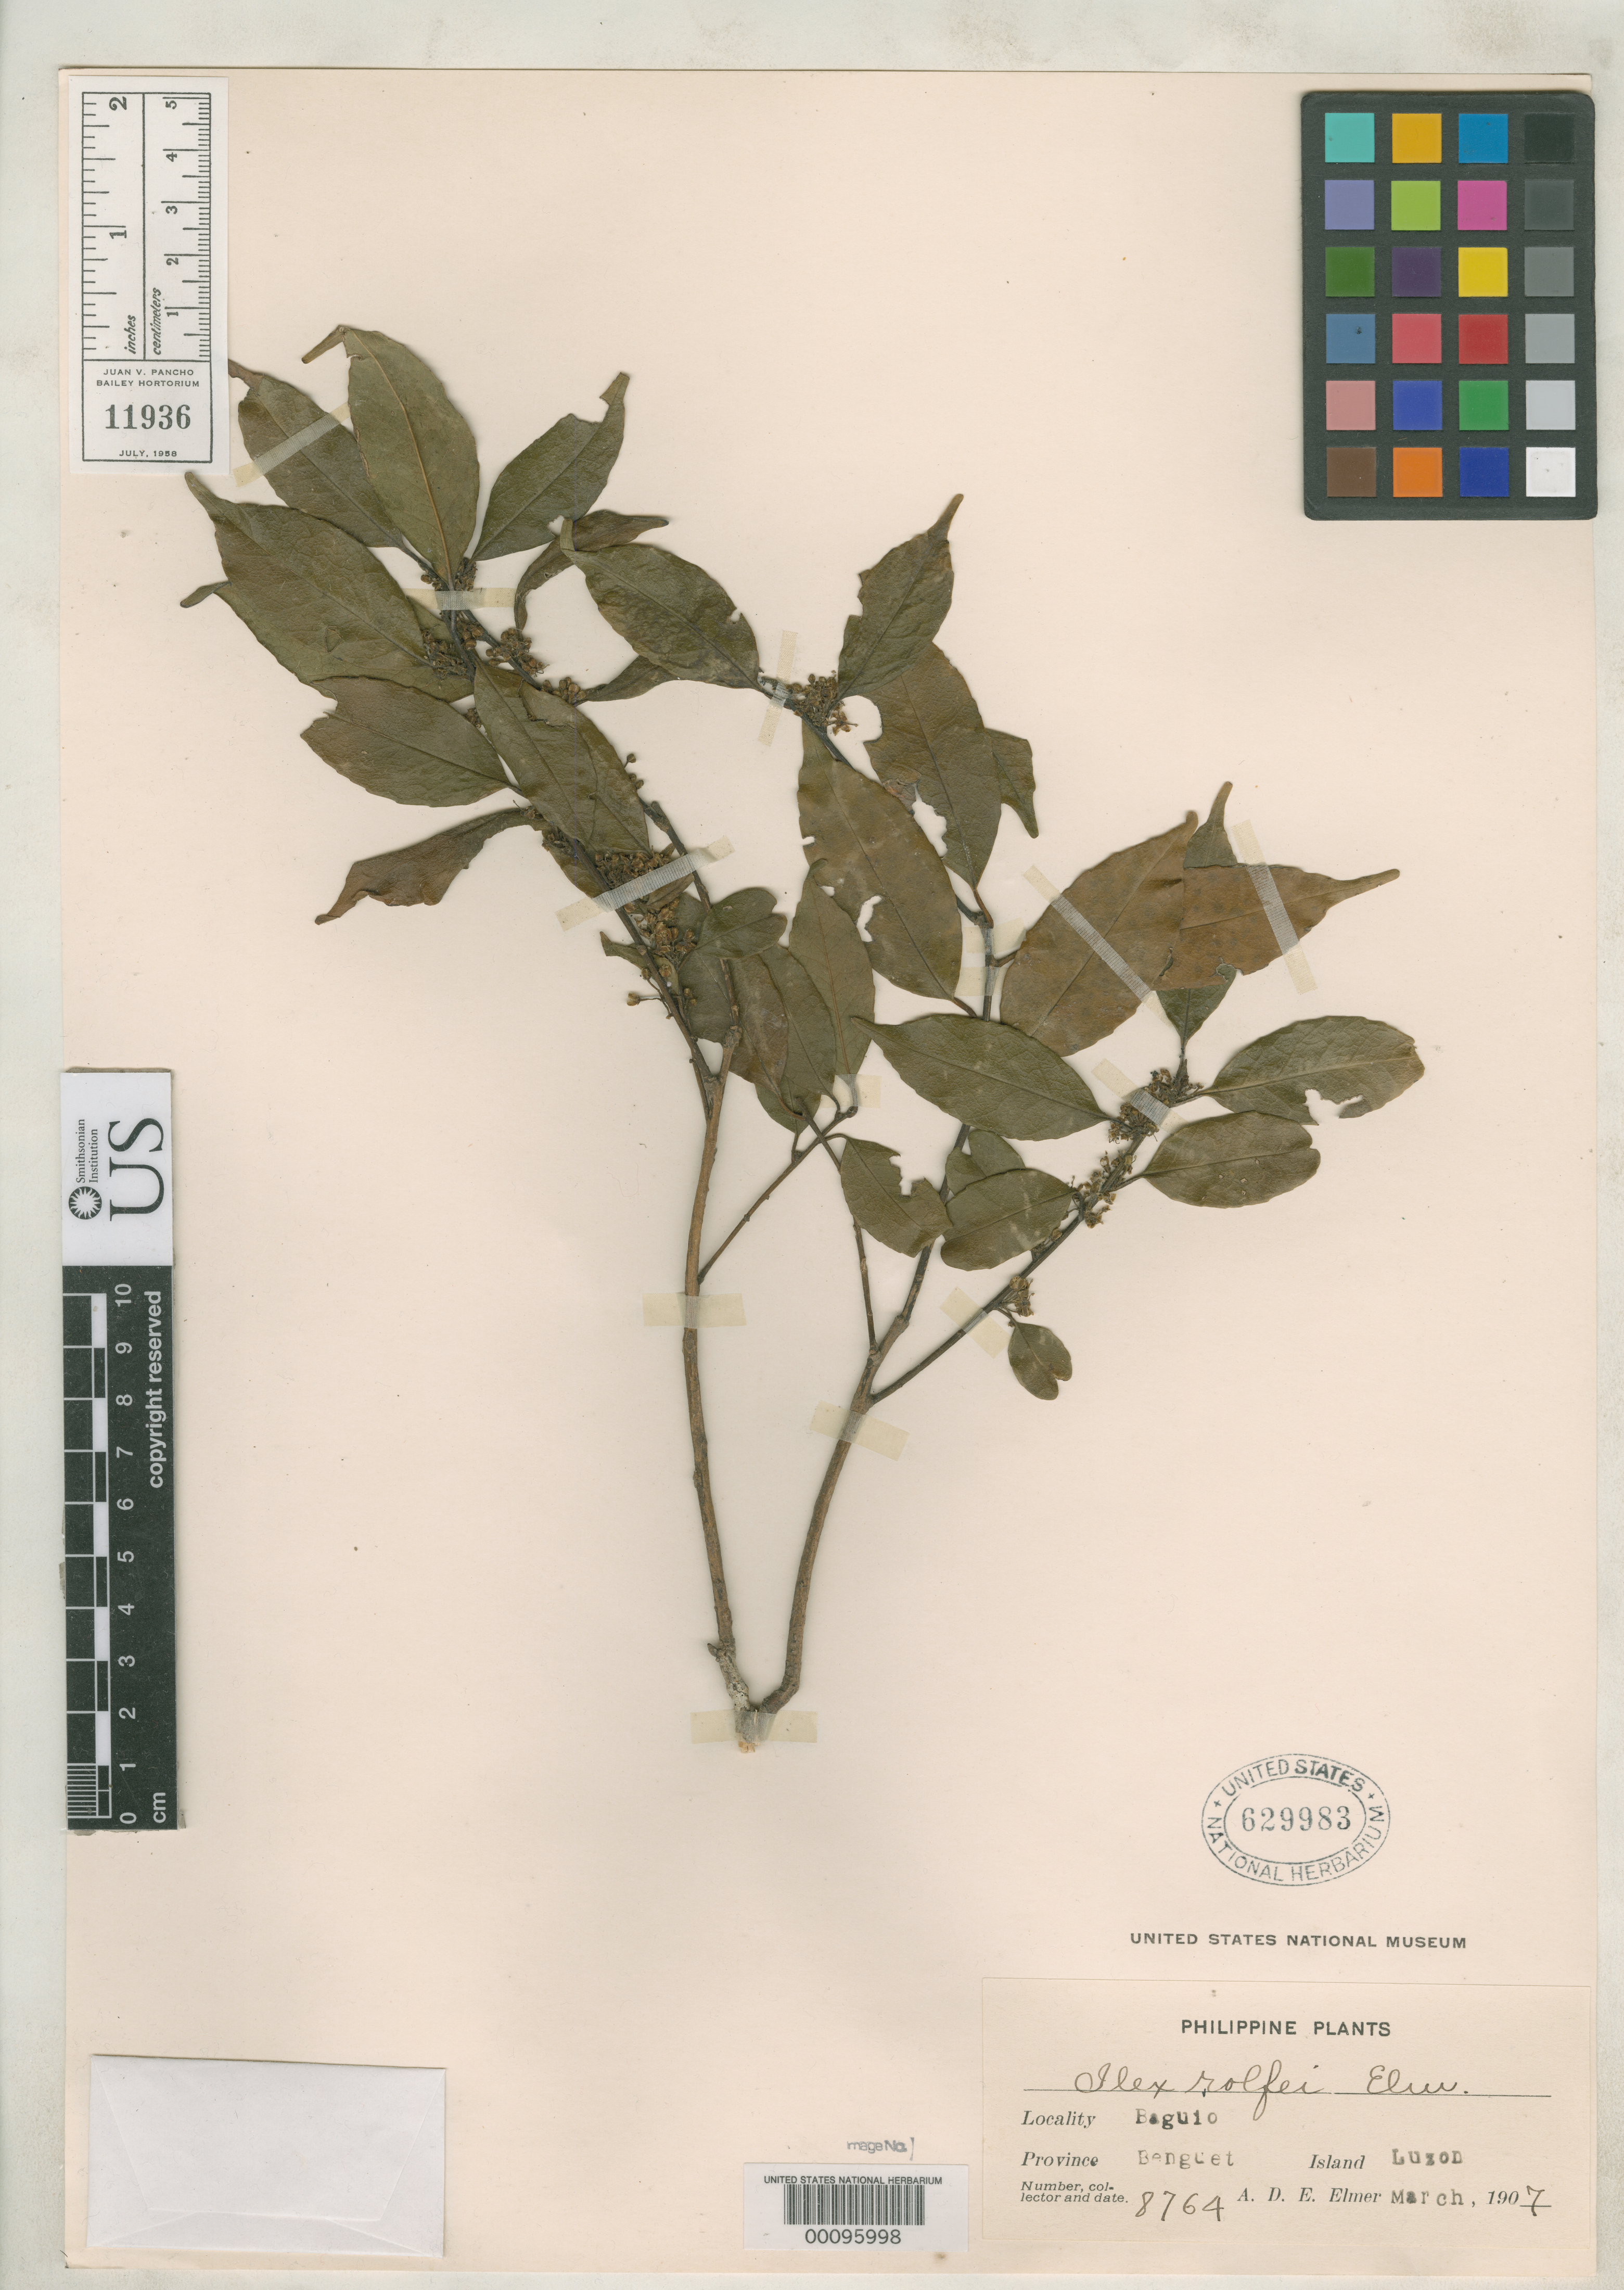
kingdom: Plantae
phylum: Tracheophyta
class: Magnoliopsida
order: Aquifoliales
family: Aquifoliaceae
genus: Ilex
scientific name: Ilex rolfei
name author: Elmer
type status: Isotype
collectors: A. D. E. Elmer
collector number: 8764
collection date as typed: May 1907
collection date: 1907-05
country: Philippines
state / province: Cordillera (Administrative Region)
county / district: Benguet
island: Luzon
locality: Baguio.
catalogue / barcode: US 629983